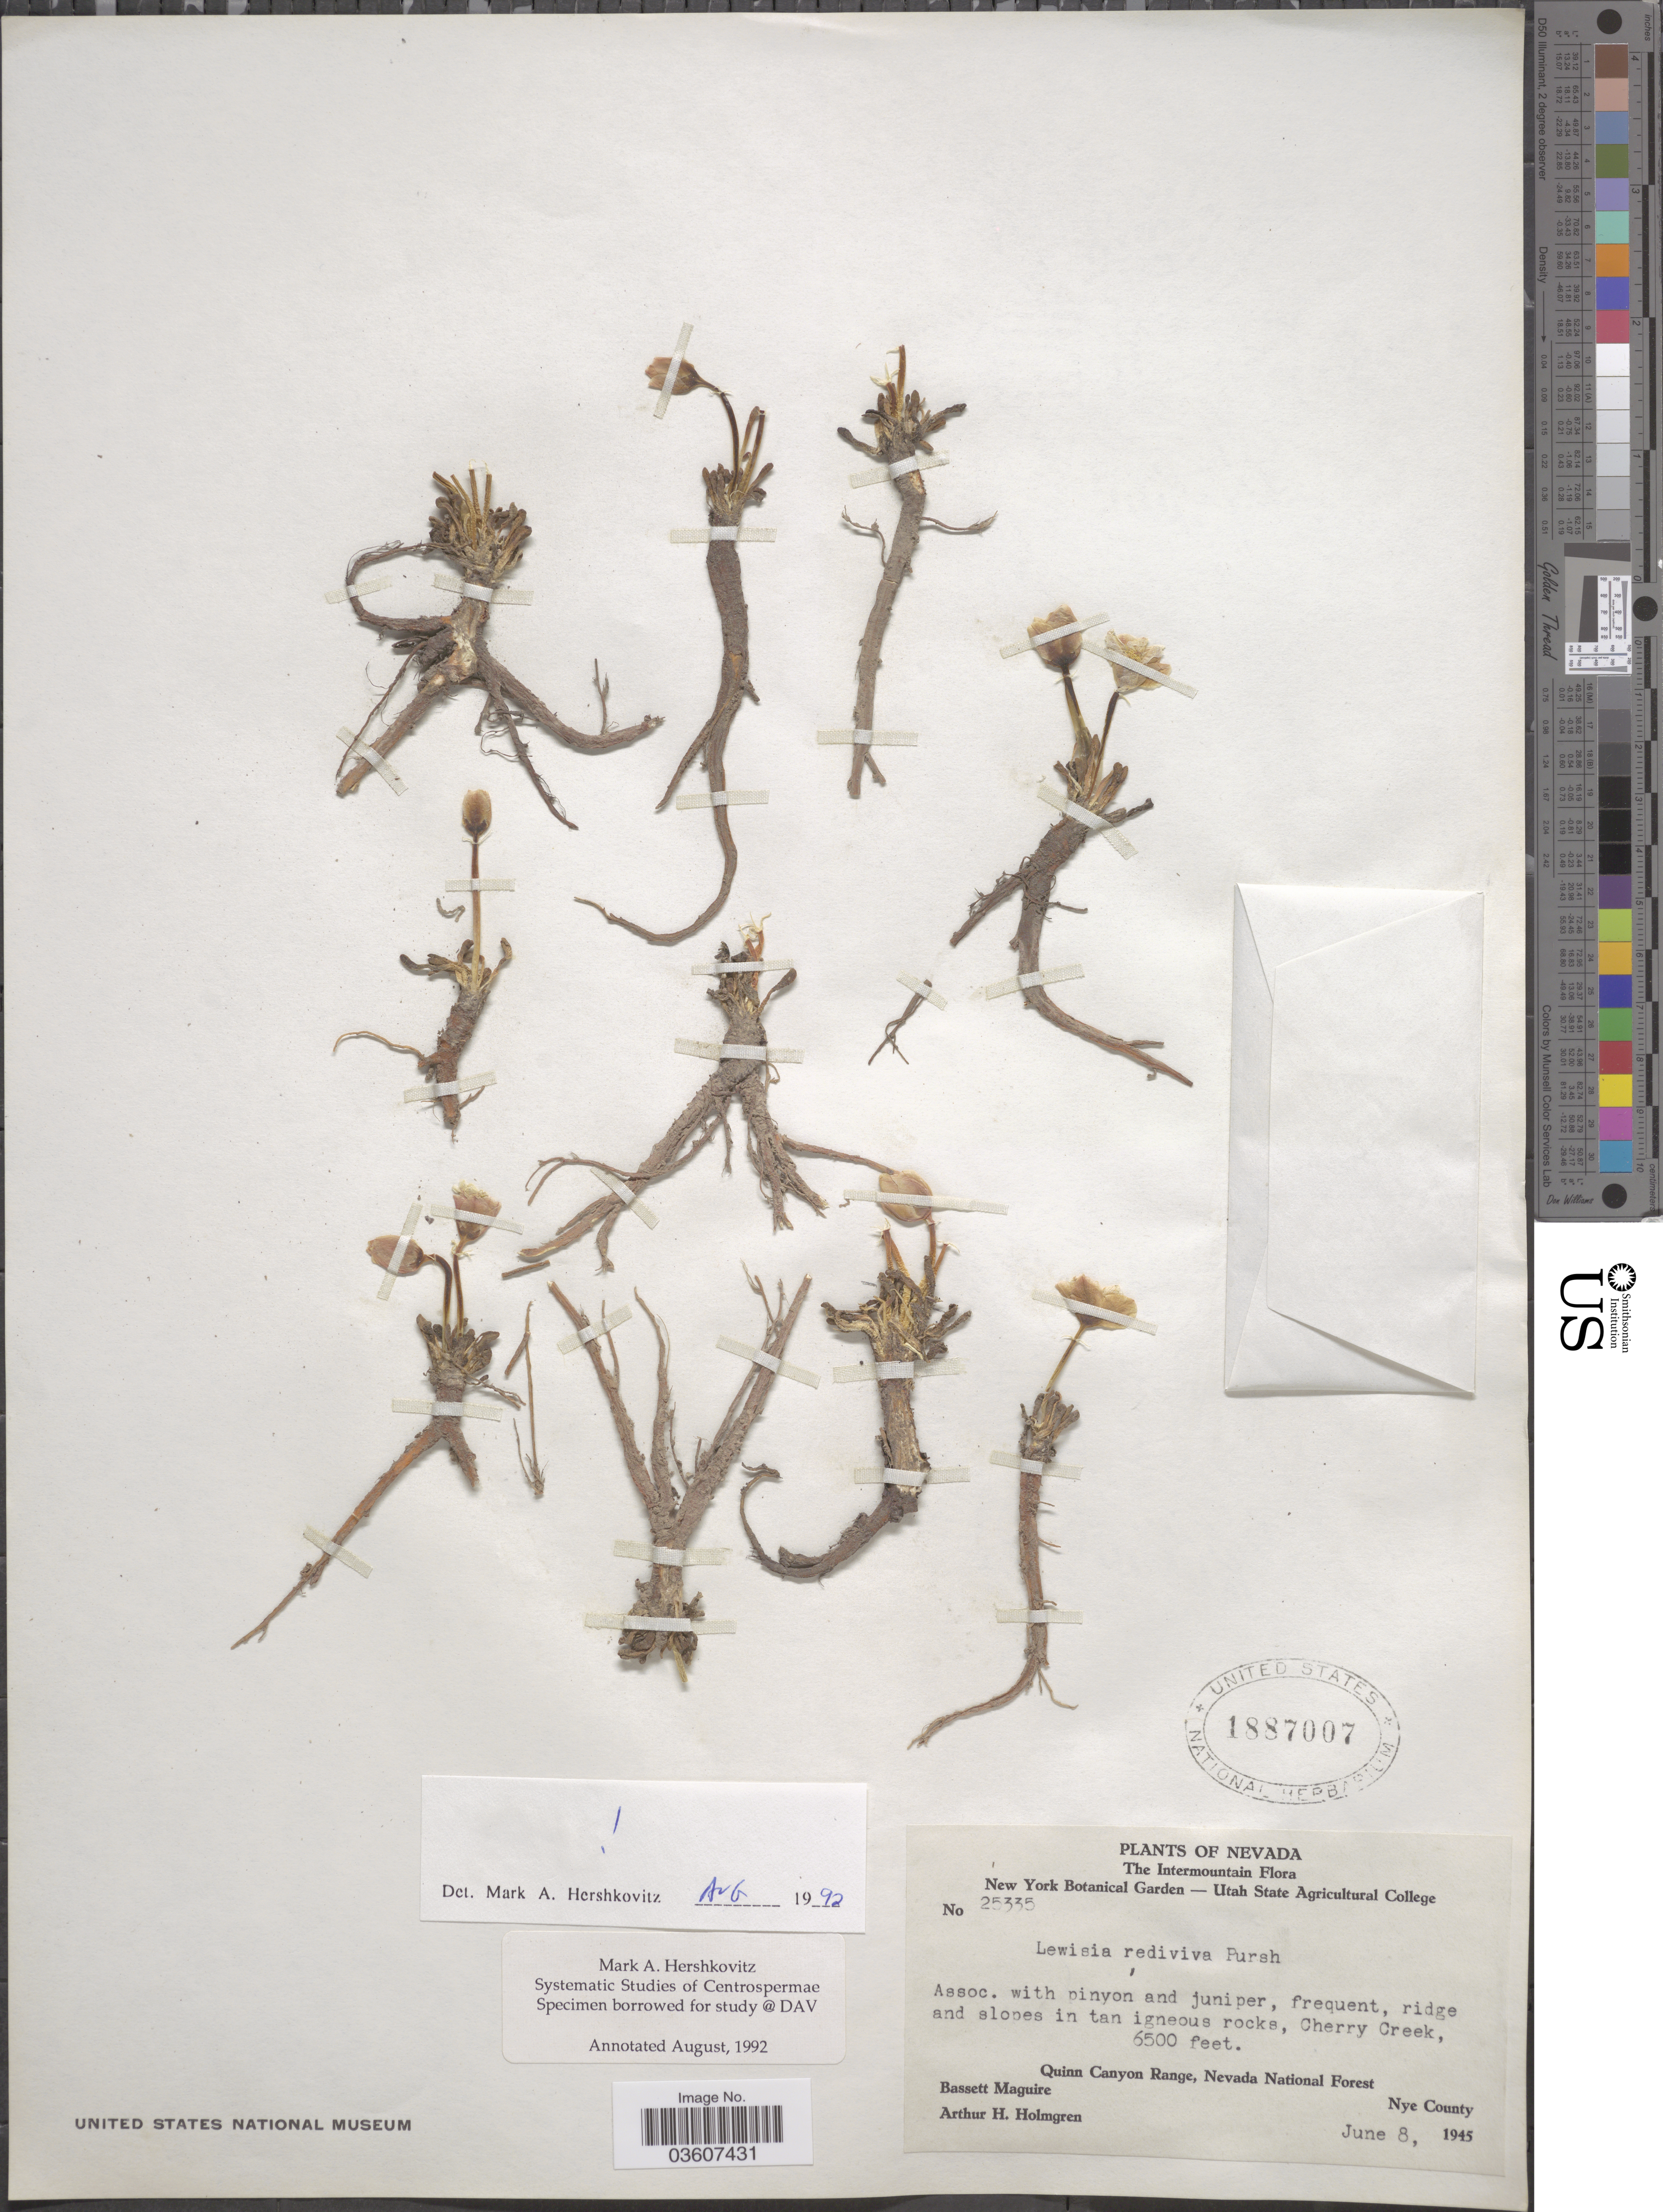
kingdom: Plantae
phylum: Tracheophyta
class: Magnoliopsida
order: Caryophyllales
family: Montiaceae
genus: Lewisia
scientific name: Lewisia rediviva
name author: Pursh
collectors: B. Maguire & A. H. Holmgren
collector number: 25335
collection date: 1945-06-08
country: United States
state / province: Nevada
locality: The Intermountain. Cherry Creek, Quinn Canyon Range, Nevada National Forest, Nye County.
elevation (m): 1981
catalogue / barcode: US 1887007